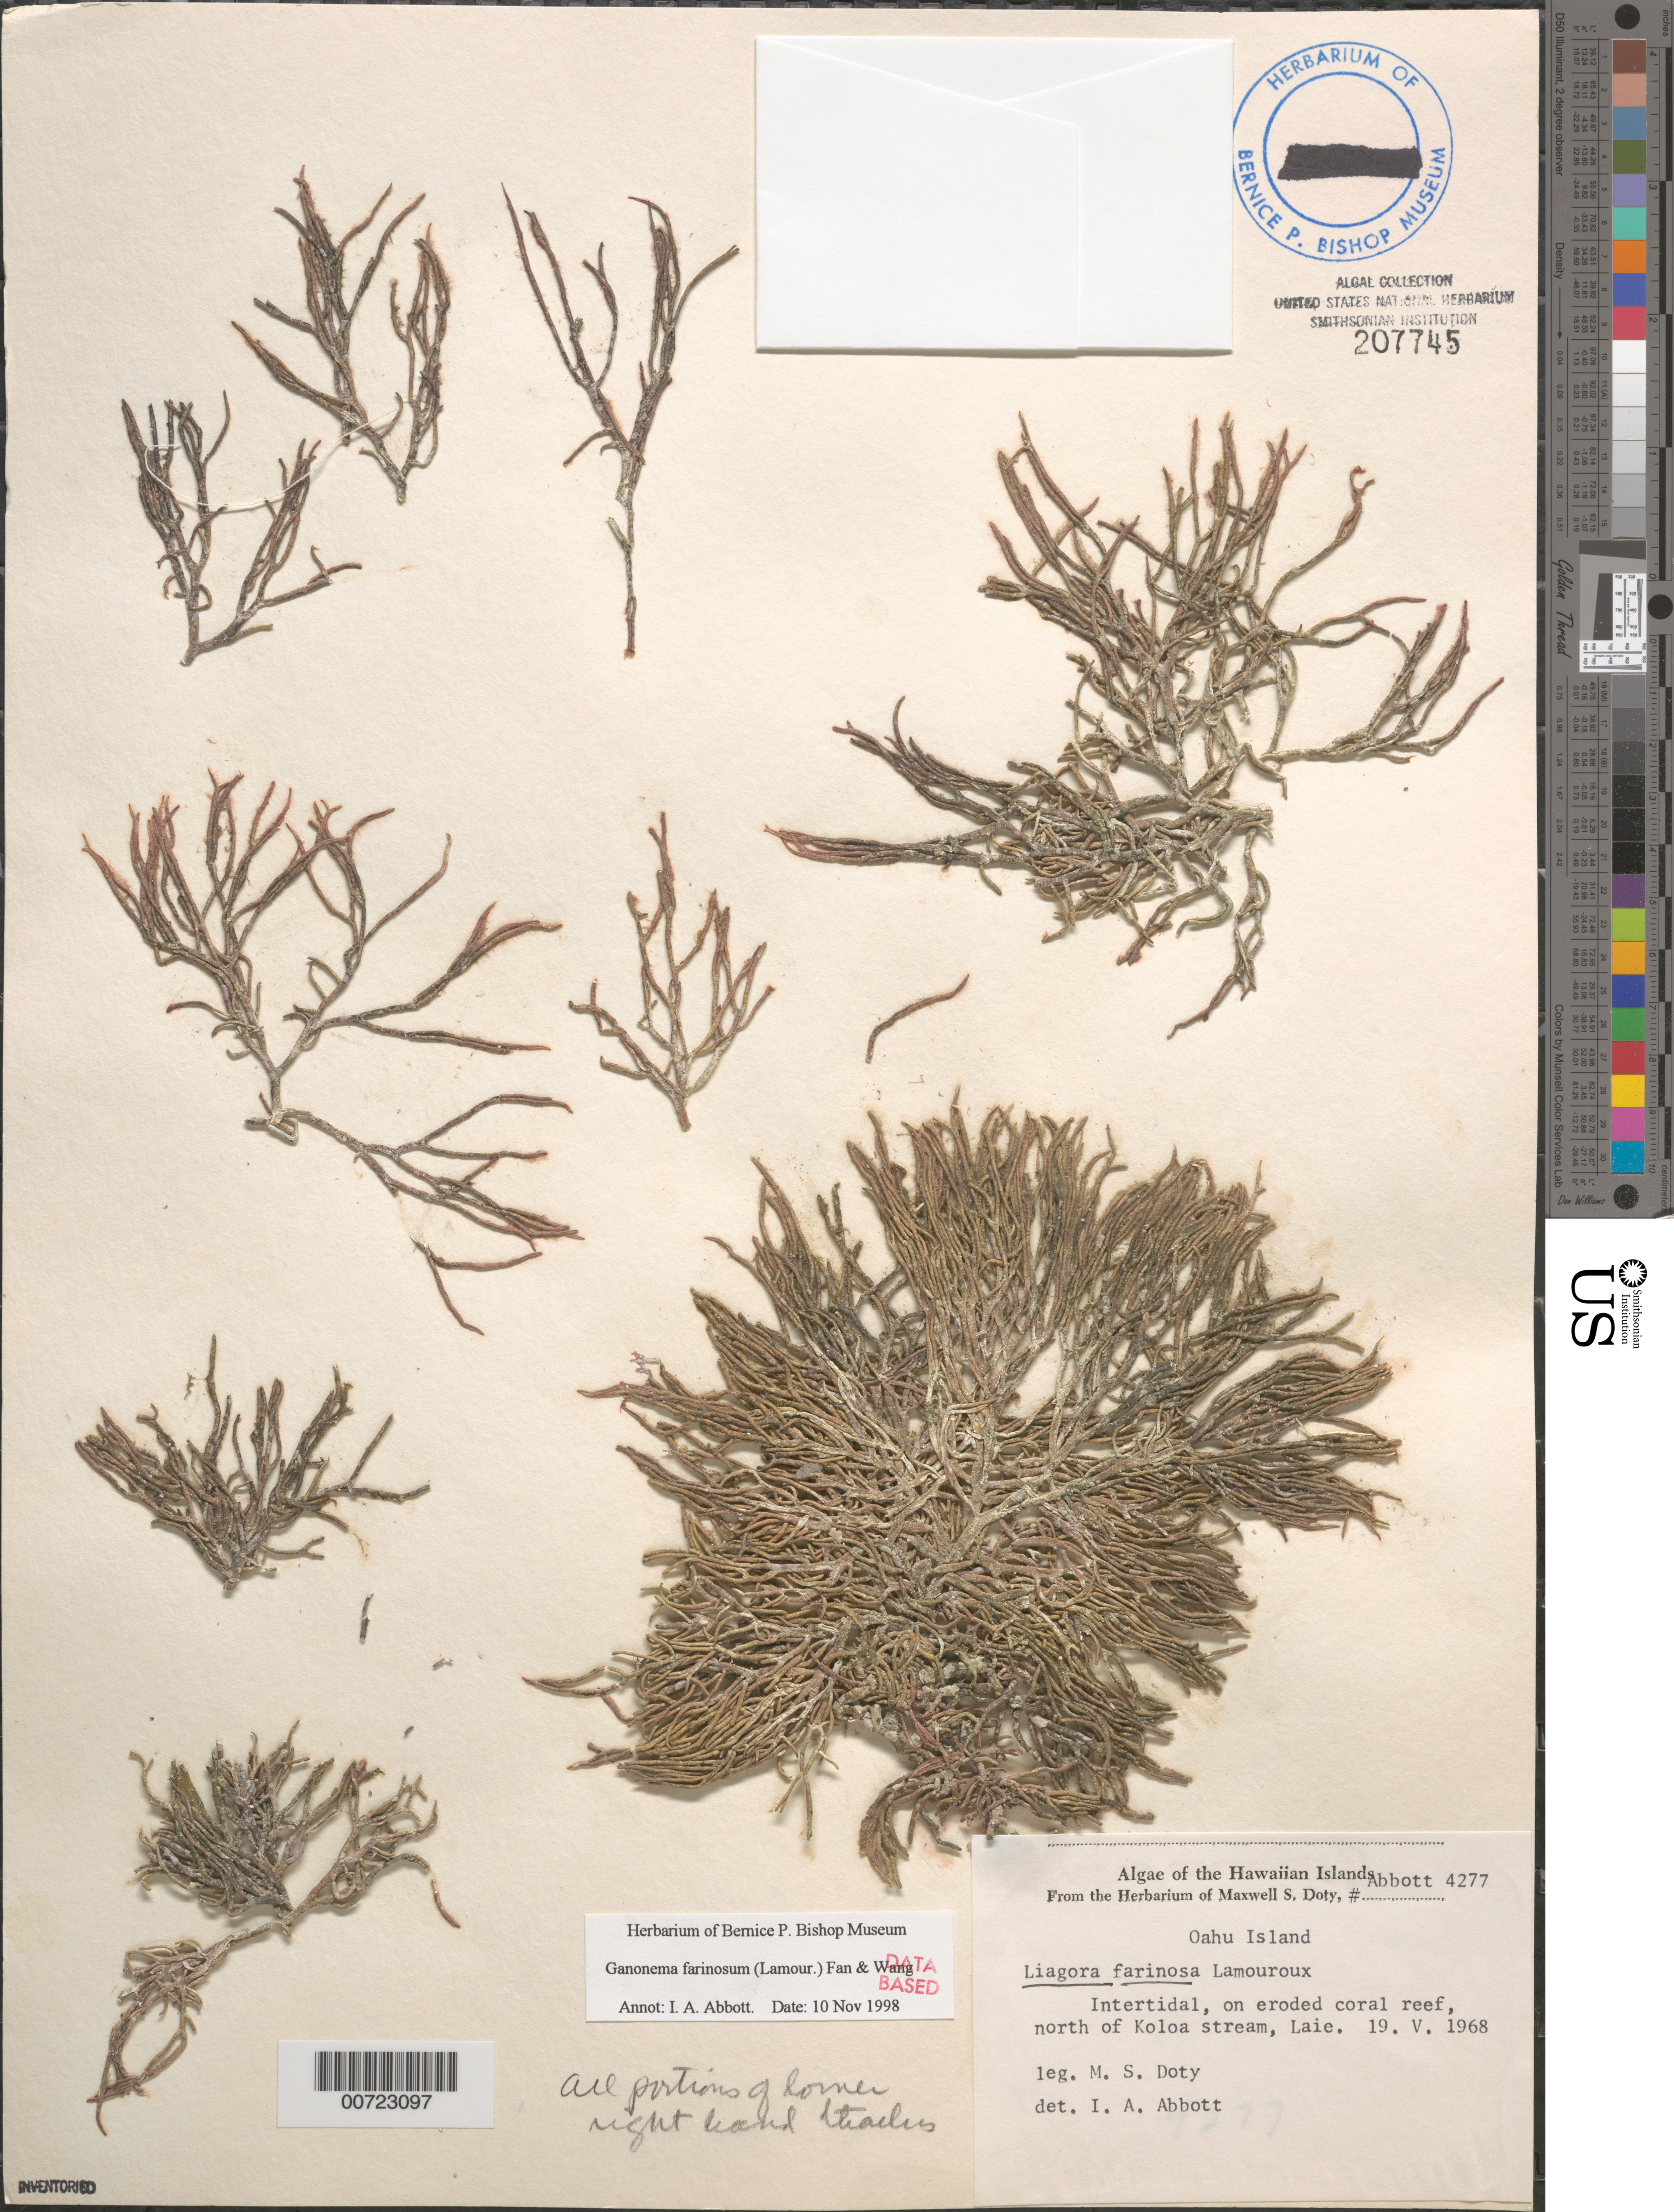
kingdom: Plantae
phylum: Rhodophyta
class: Florideophyceae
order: Nemaliales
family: Liagoraceae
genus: Ganonema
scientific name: Ganonema farinosum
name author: (J.V.Lamouroux) K.C. Fan & Yung C. Wang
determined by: Abbott, Isabella A.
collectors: M. S. Doty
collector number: IAA 4277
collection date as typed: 19 May 1968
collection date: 1968-05-19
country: United States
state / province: Hawaii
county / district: Honolulu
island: Oahu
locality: Reef north of Koloa Stream, Laie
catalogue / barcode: US 207745